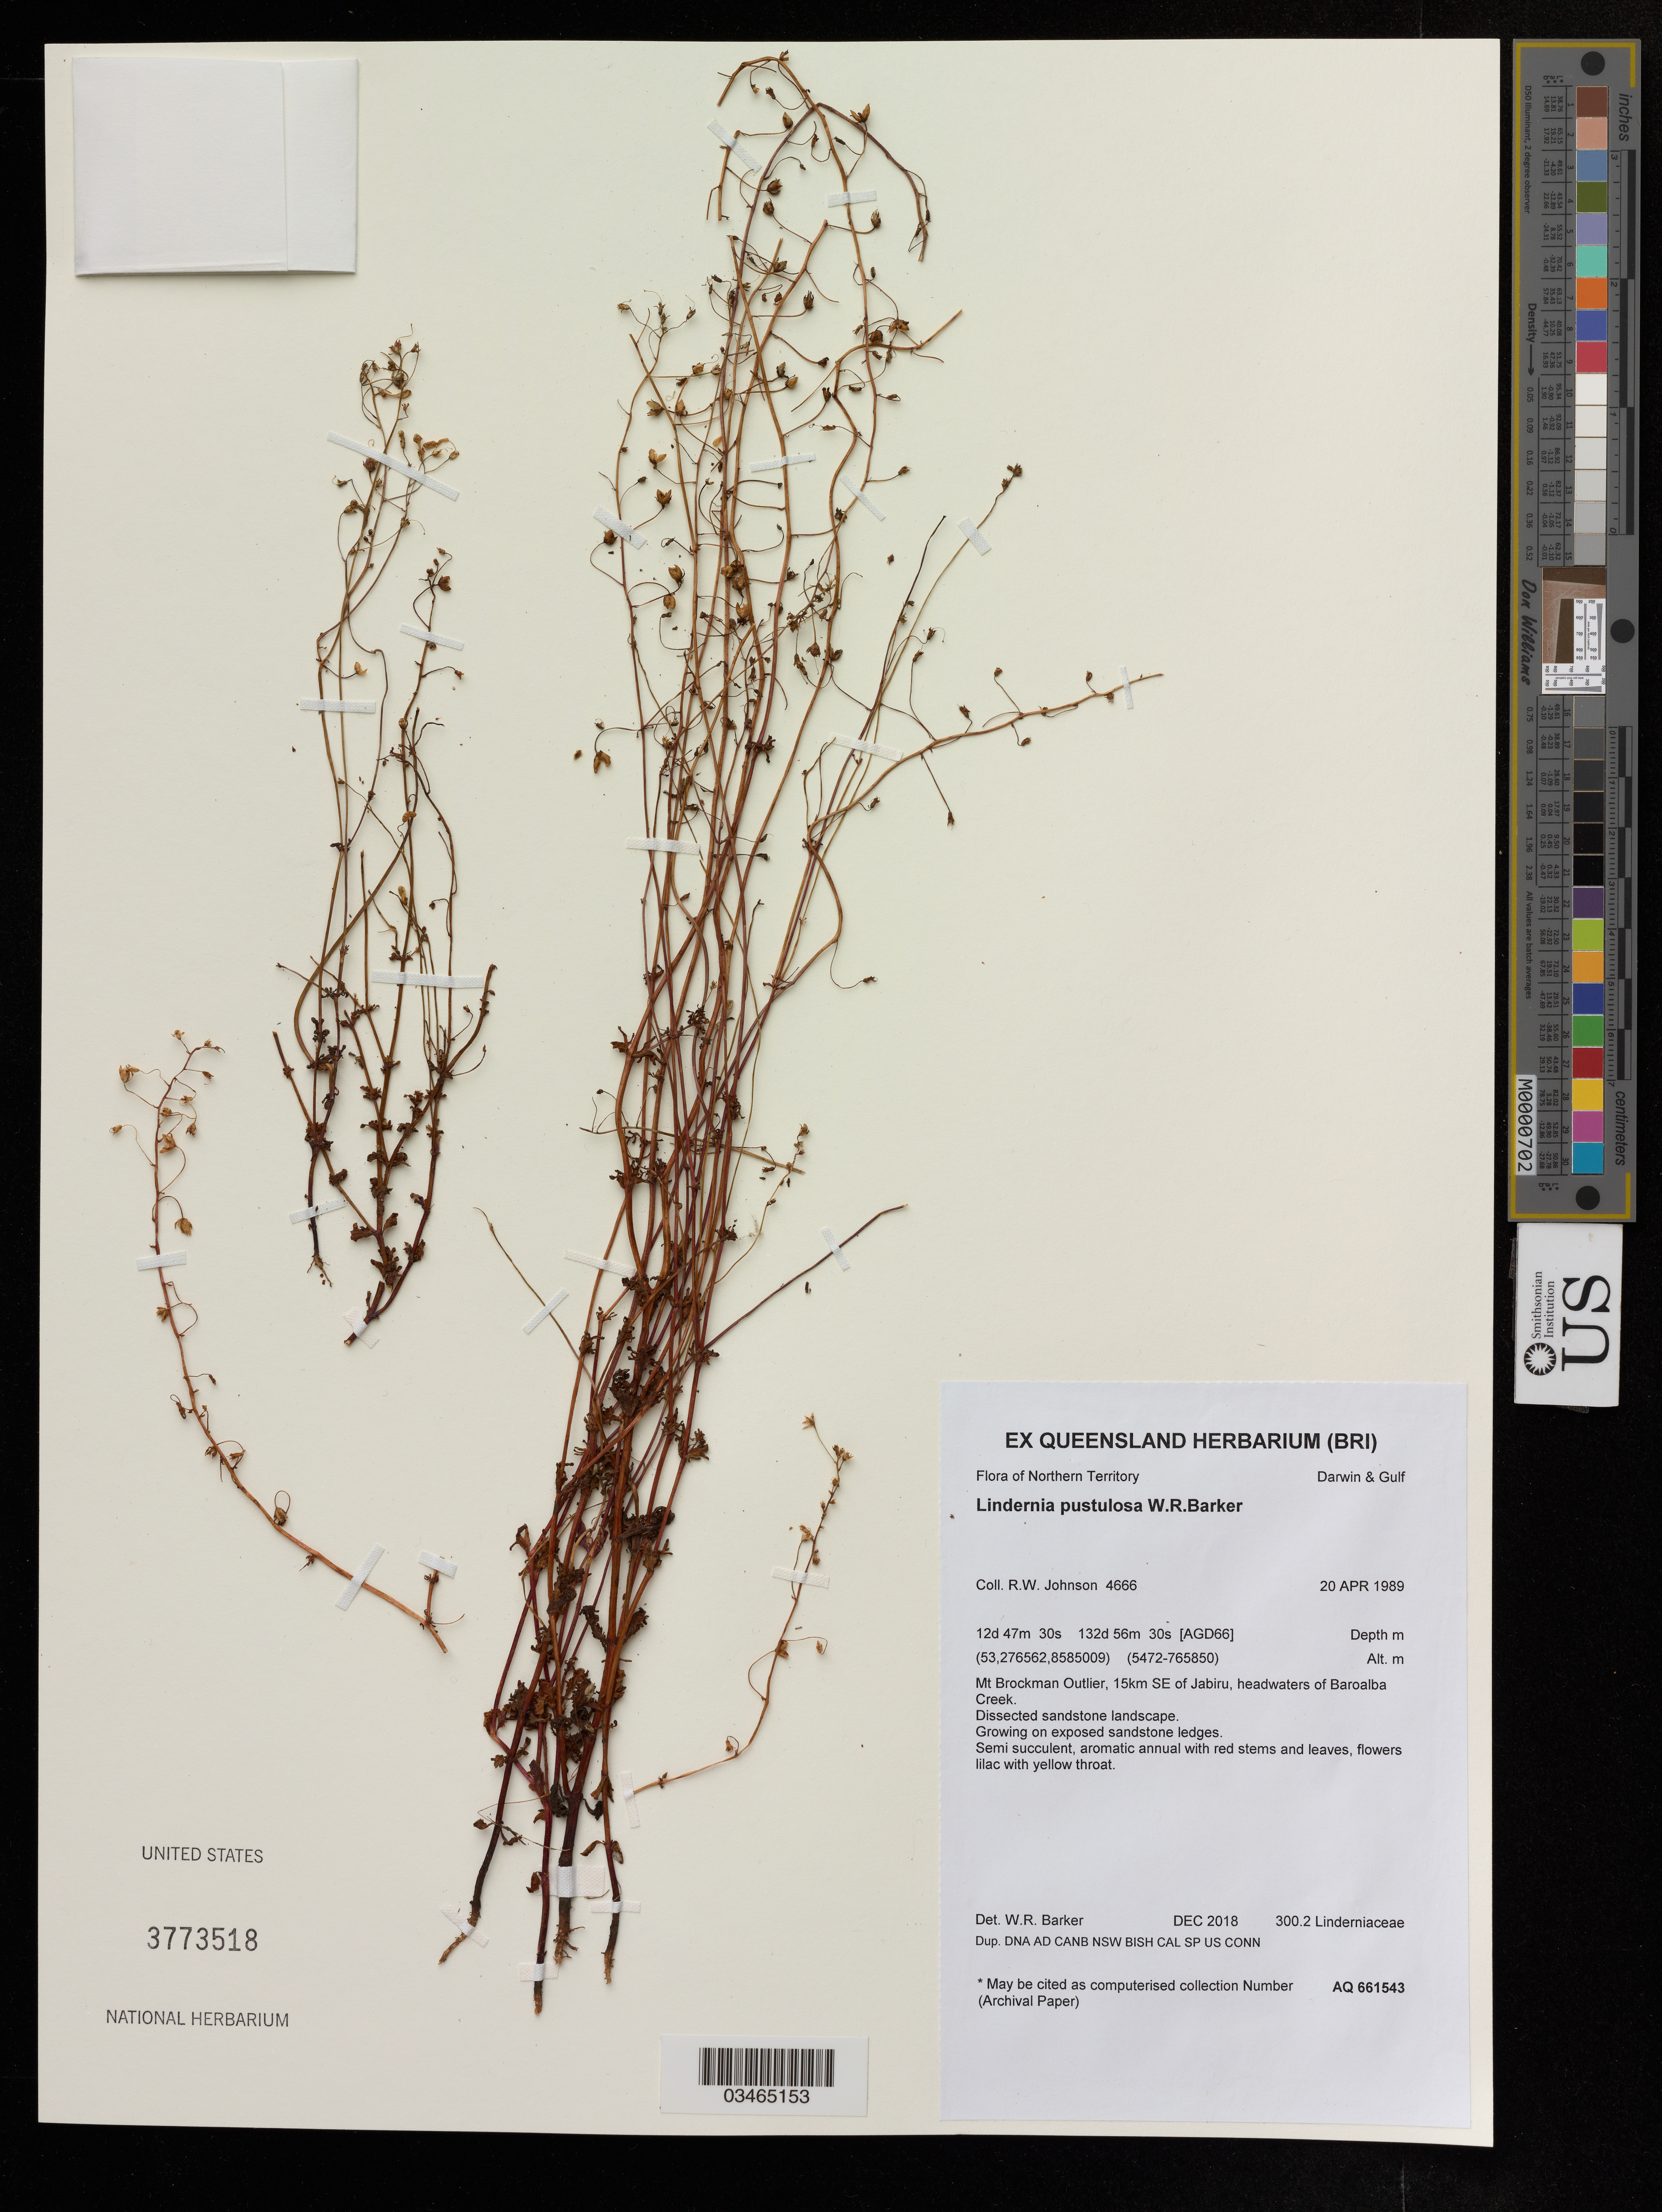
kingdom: Plantae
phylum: Tracheophyta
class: Magnoliopsida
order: Lamiales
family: Linderniaceae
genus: Lindernia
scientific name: Lindernia pustulosa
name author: W.R. Barker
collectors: R. Johnson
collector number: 4666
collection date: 1989-04-20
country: Australia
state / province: Northern Territory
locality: Darwin & Gulf. Mt Brockman Outlier, 15km SE of Jabiru, headwaters of Baroalba Creek.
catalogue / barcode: US 3773518